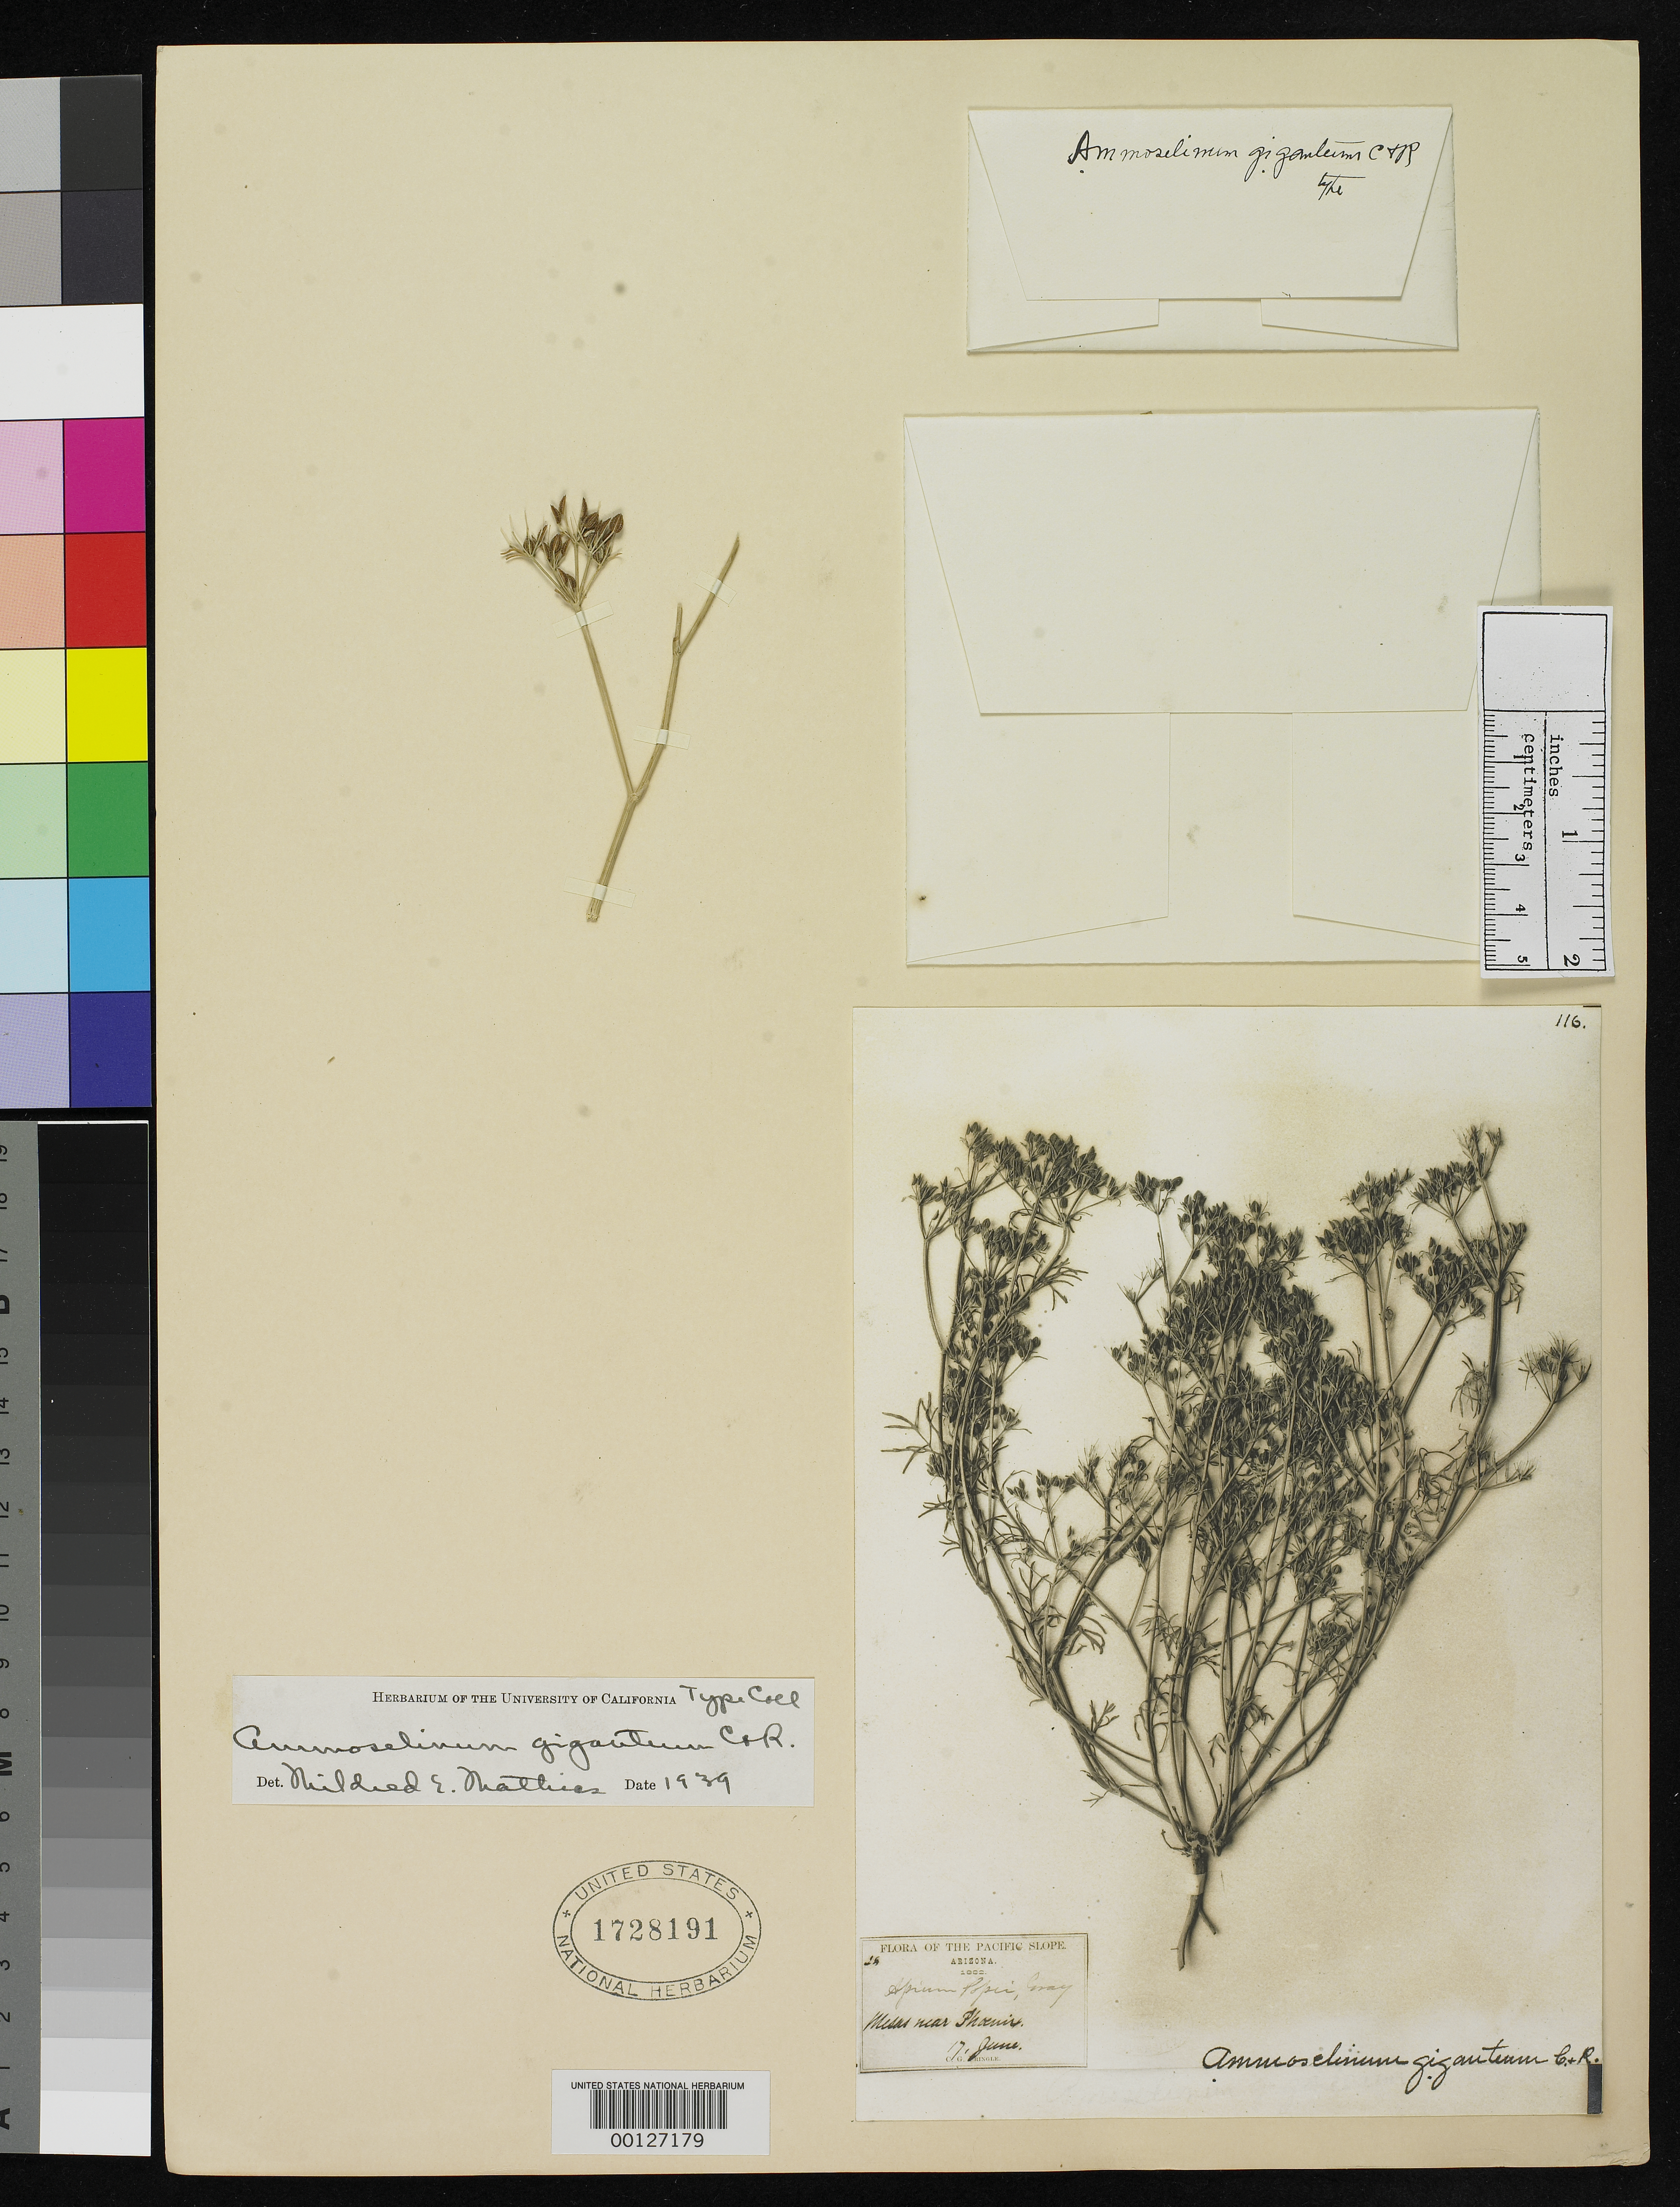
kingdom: Plantae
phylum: Tracheophyta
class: Magnoliopsida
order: Apiales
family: Apiaceae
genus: Ammoselinum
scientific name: Ammoselinum giganteum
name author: J.M. Coult. & Rose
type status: Type Material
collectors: C. G. Pringle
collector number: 28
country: United States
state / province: Arizona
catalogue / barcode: US 1728191